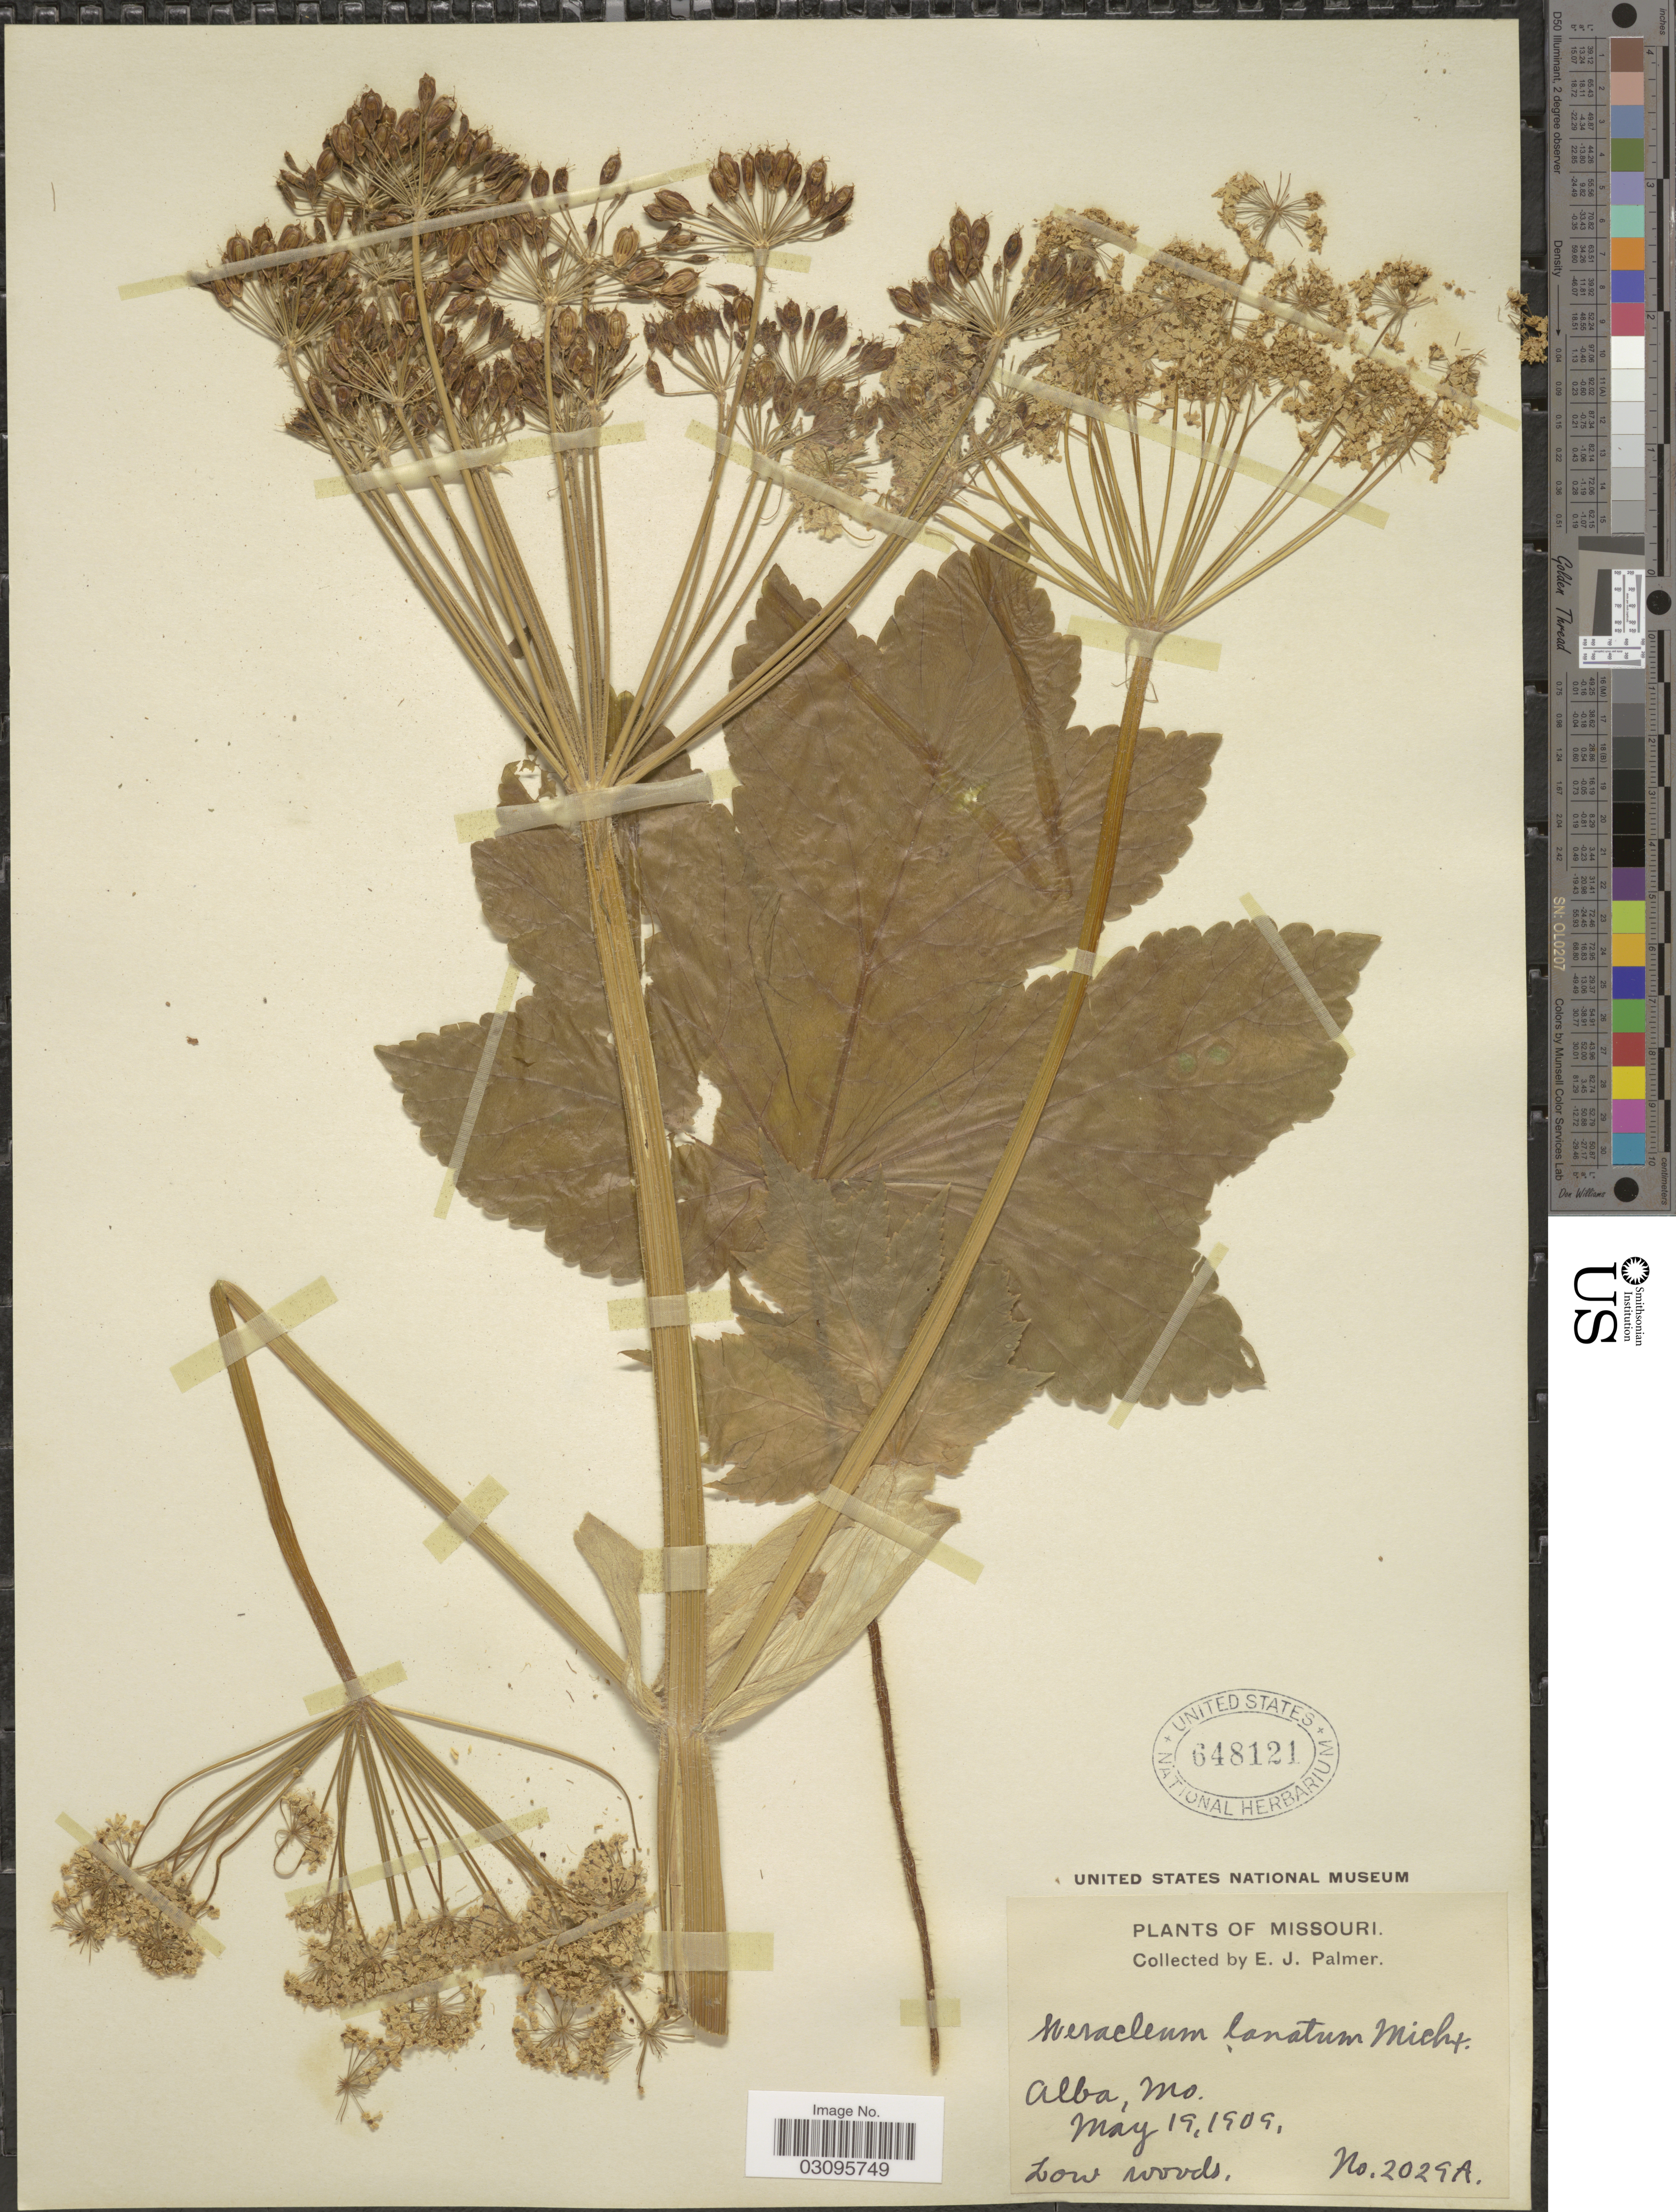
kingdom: Plantae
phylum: Tracheophyta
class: Magnoliopsida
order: Apiales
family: Apiaceae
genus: Heracleum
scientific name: Heracleum lanatum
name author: Michx.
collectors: E. J. Palmer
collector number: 2029A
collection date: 1909-05-19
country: United States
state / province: Missouri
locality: Alba, Mo.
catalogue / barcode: US 648121